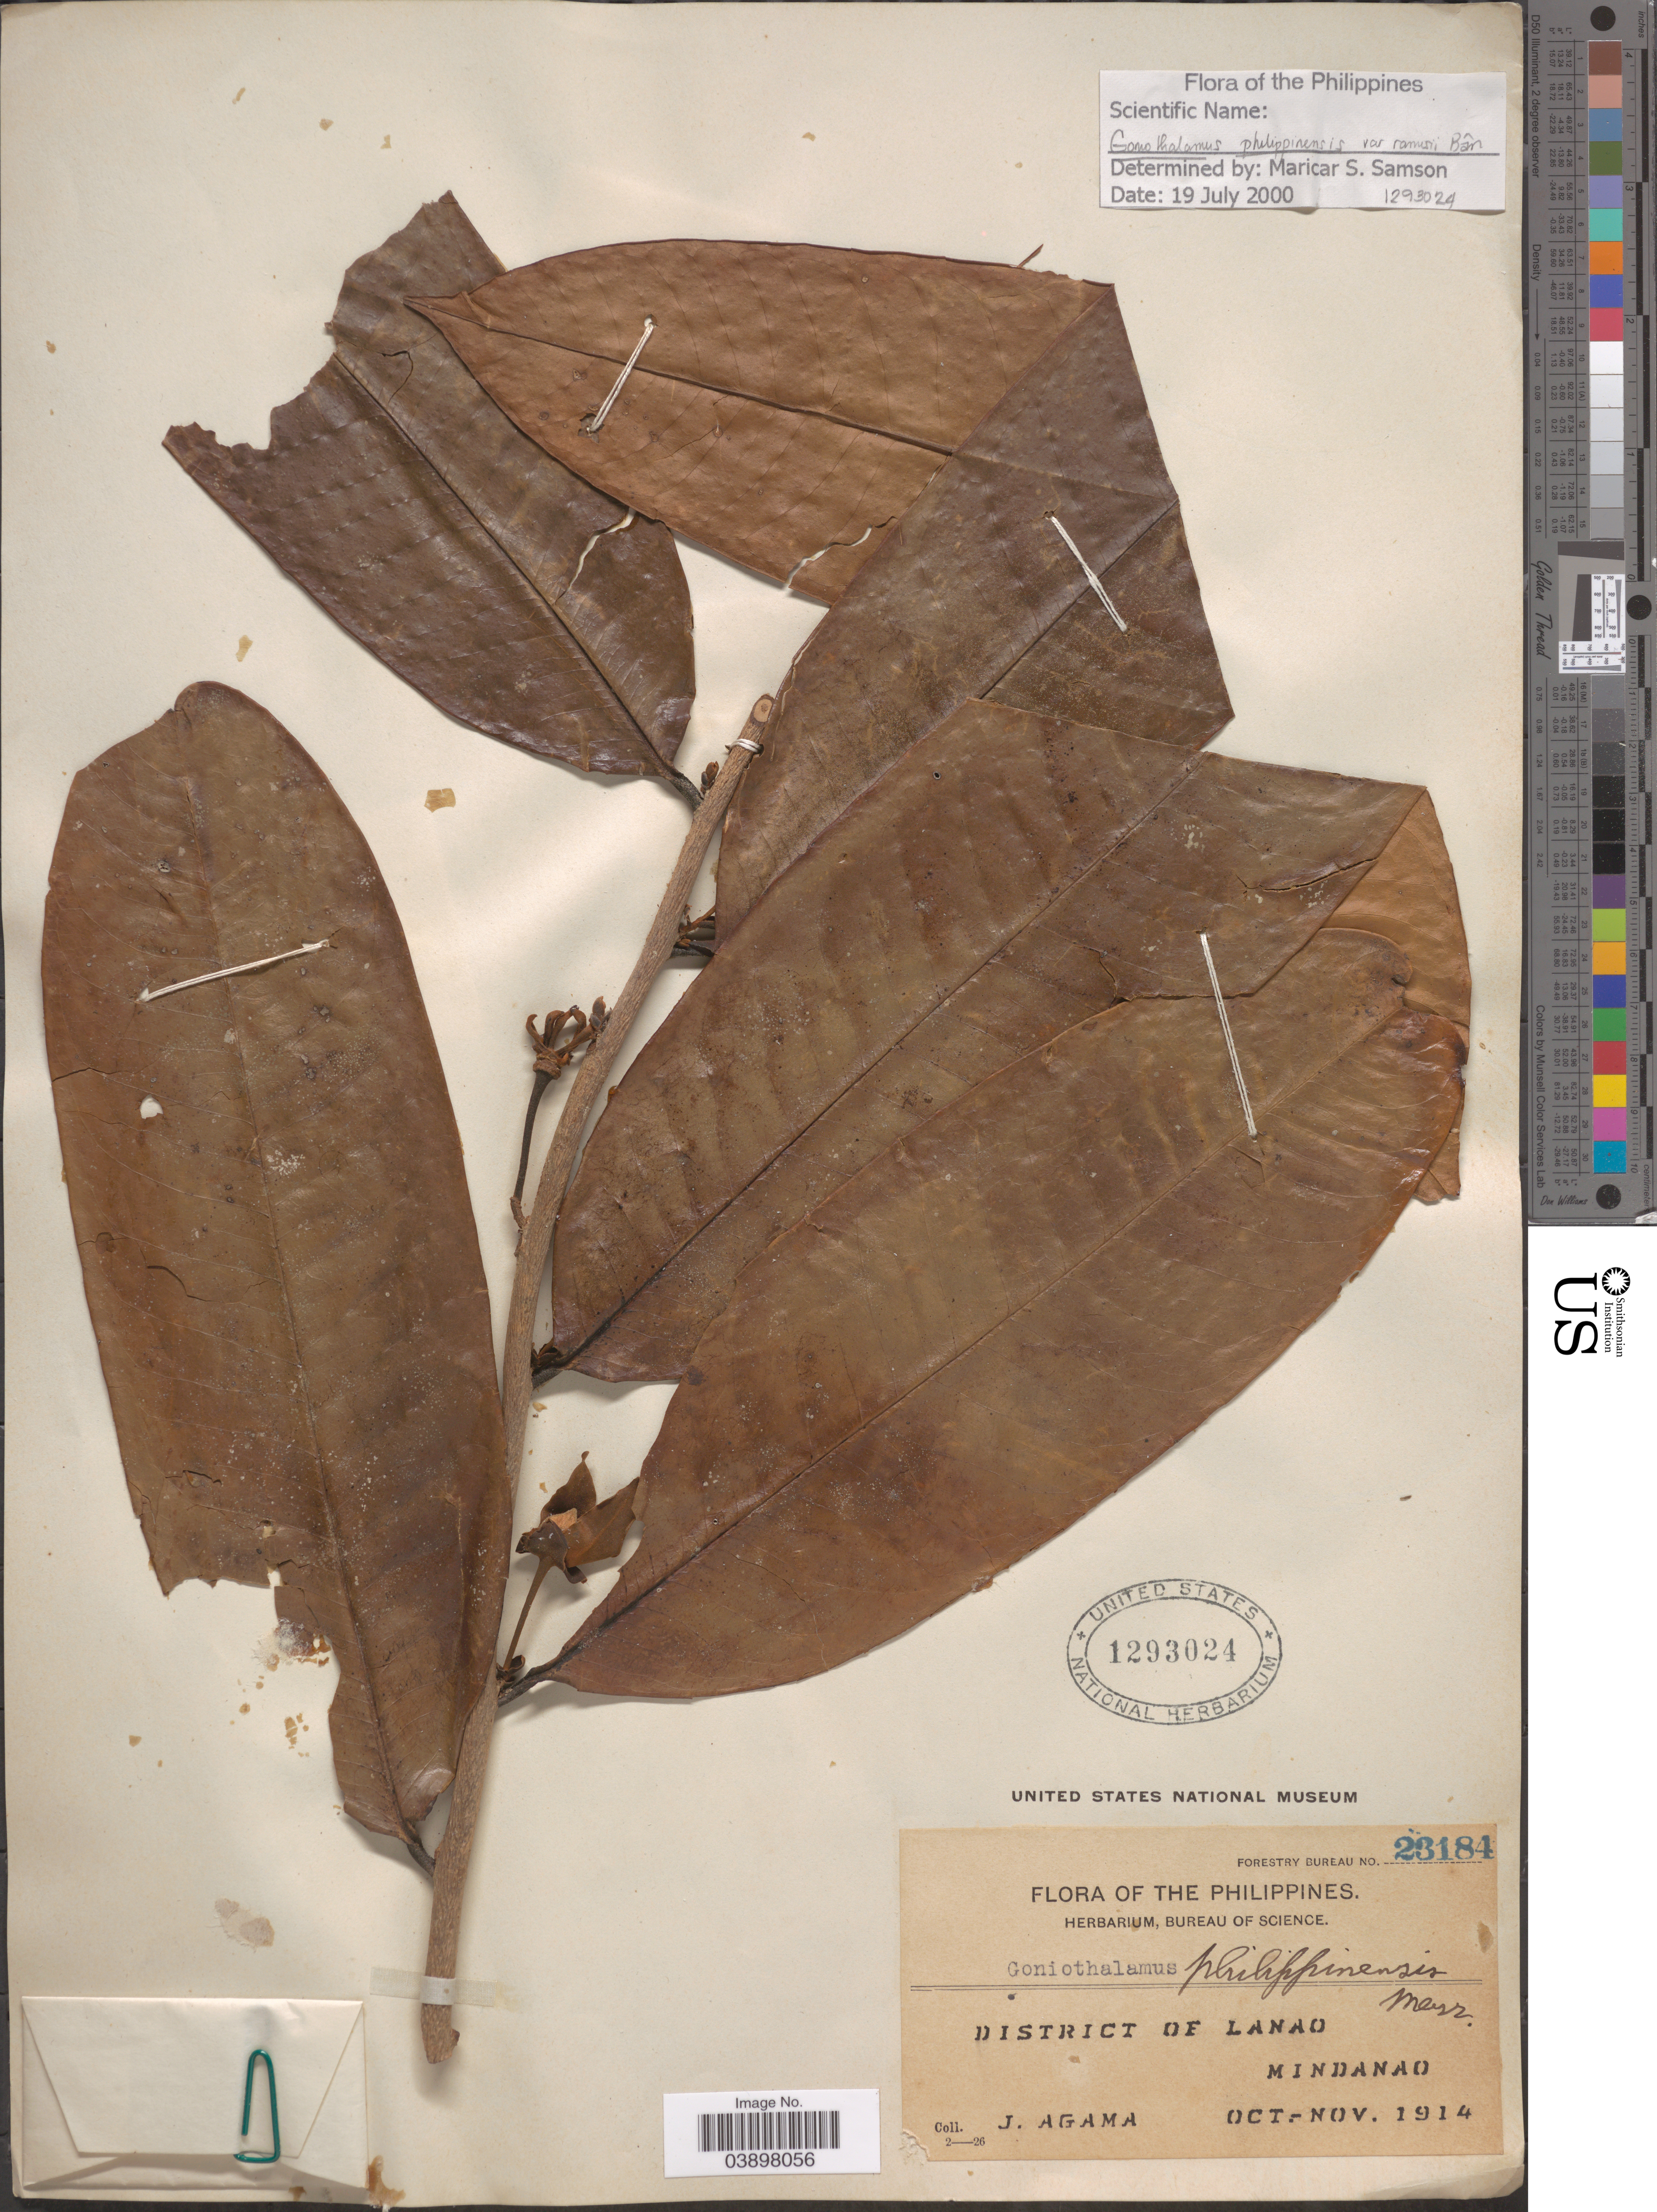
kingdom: Plantae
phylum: Tracheophyta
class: Magnoliopsida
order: Magnoliales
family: Annonaceae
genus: Goniothalamus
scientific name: Goniothalamus philippinensis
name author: Merr.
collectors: J. Agama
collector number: Forestry Bureau 23184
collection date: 1914-10/1914-11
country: Philippines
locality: District of Lanao. Mindanao.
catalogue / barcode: US 1293024